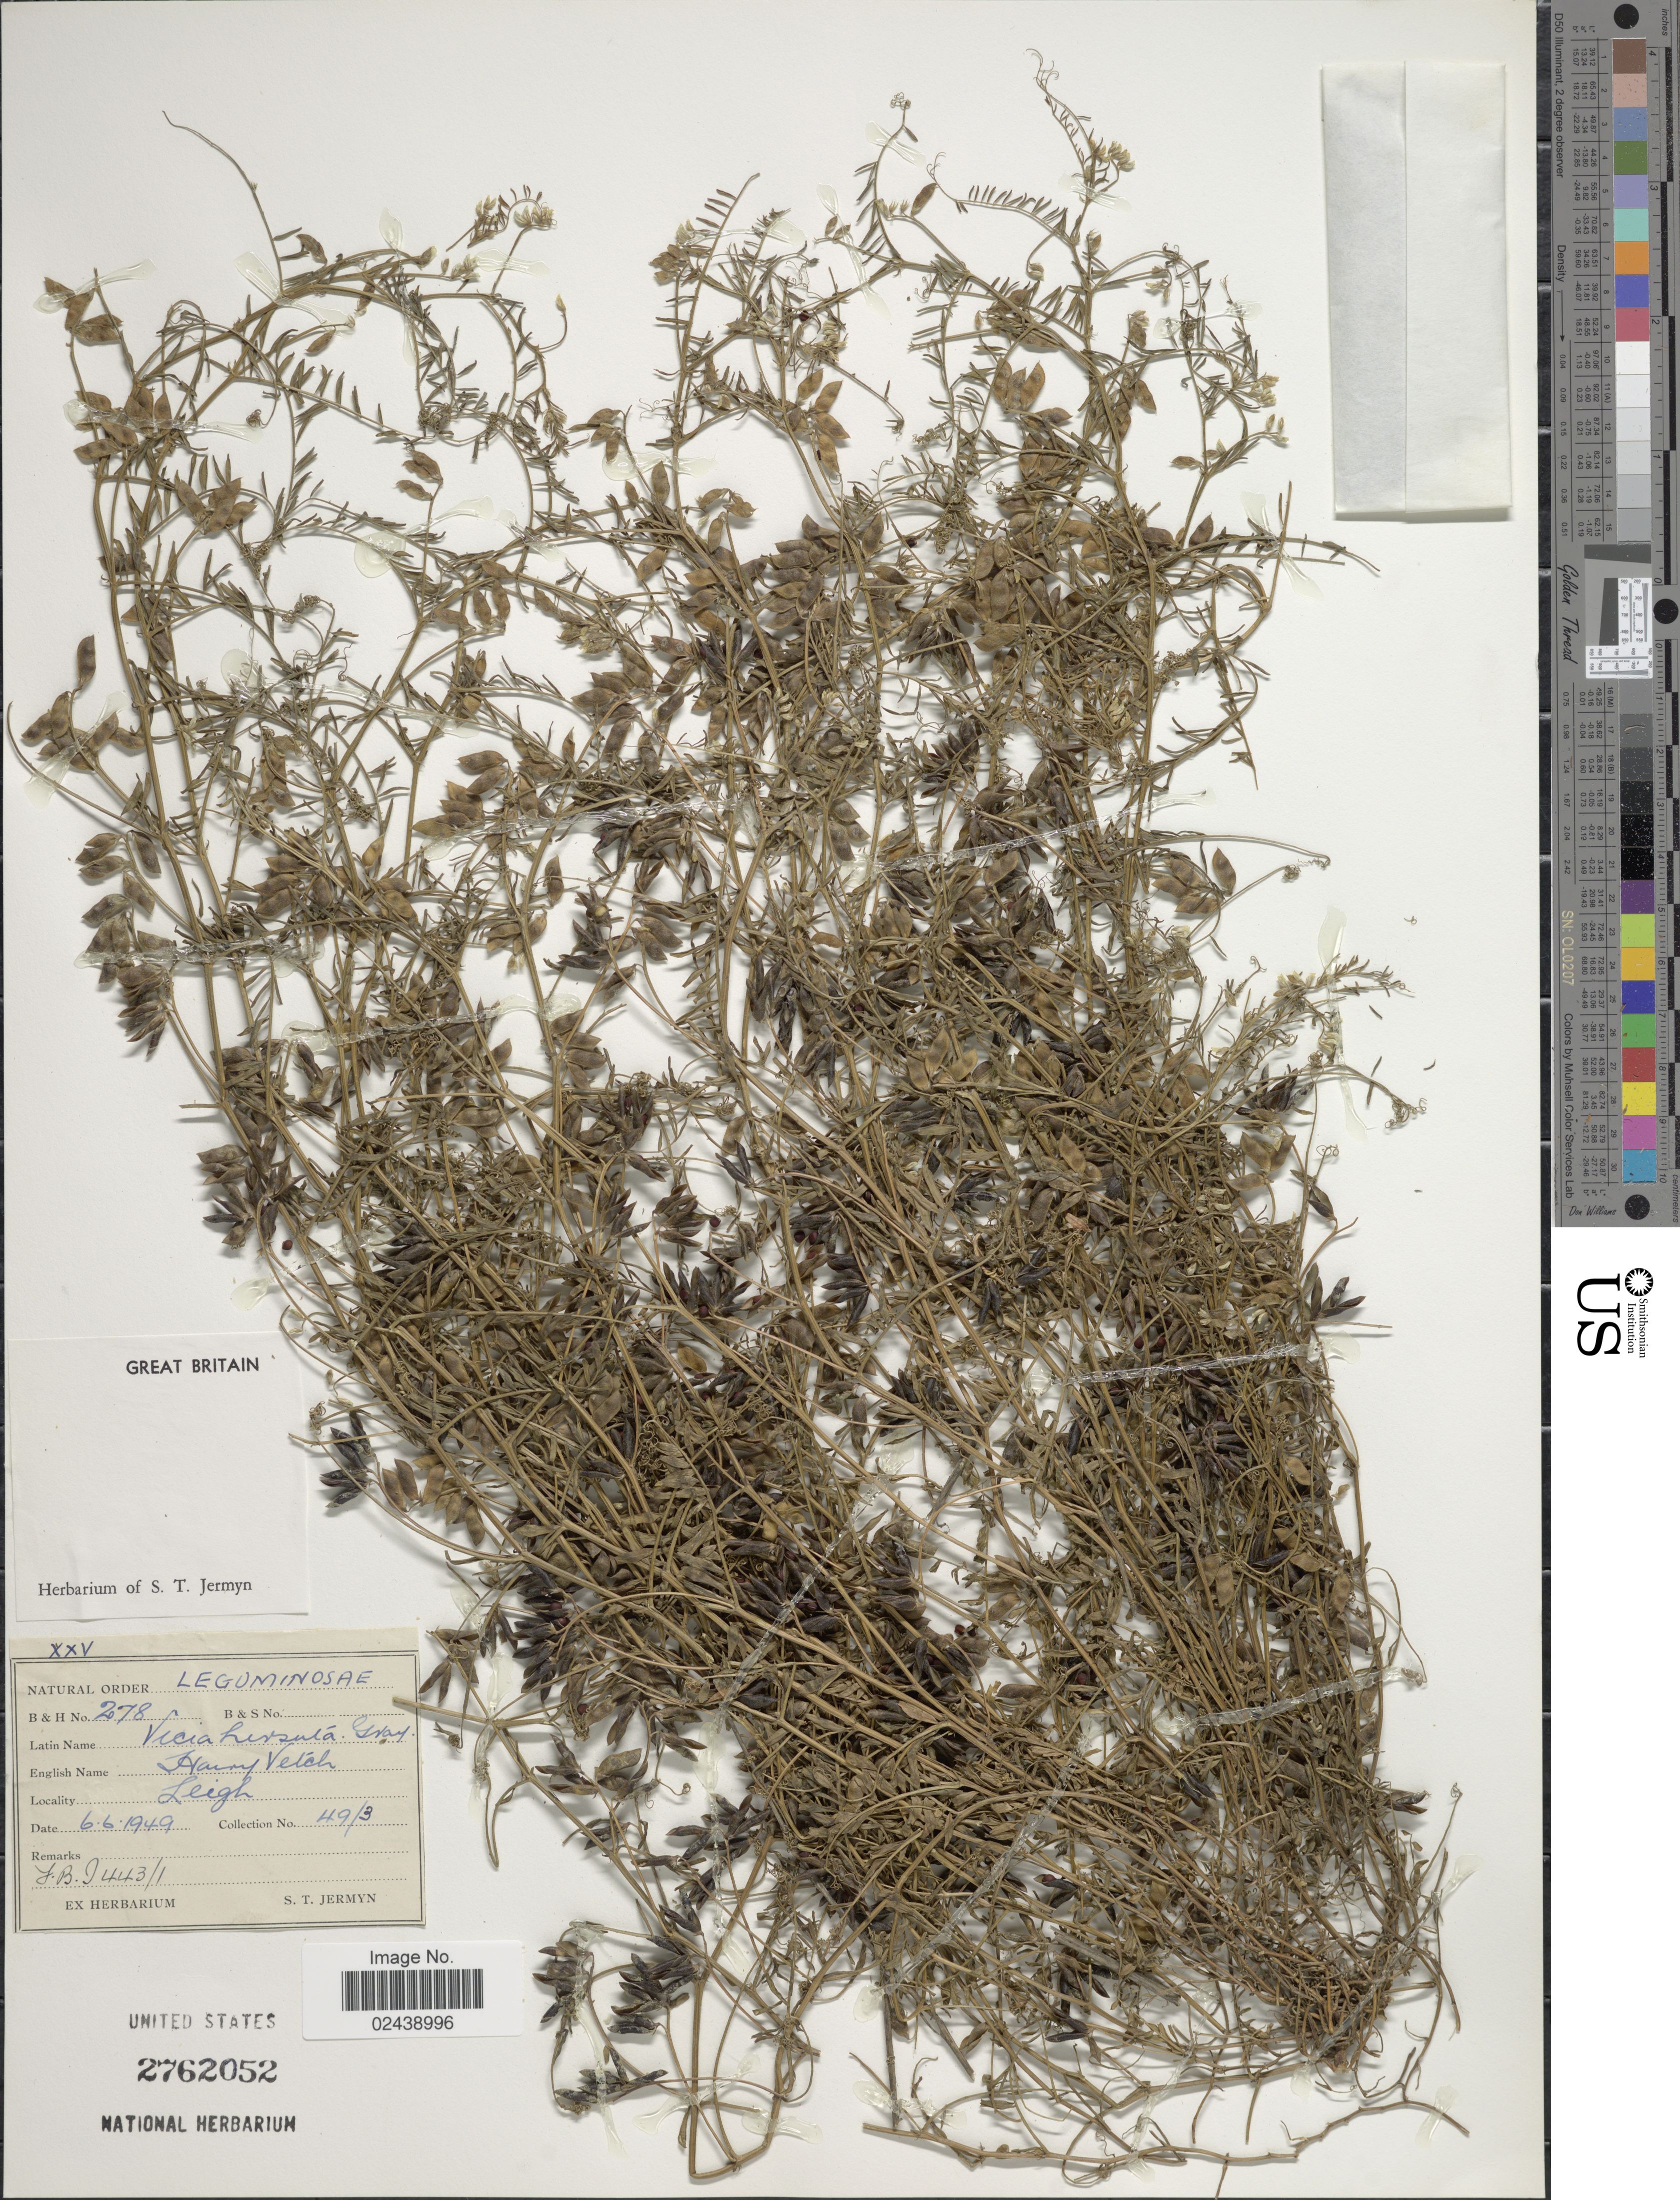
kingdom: Plantae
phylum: Tracheophyta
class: Magnoliopsida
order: Fabales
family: Fabaceae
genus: Vicia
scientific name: Vicia hirsuta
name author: (L.) A. Gray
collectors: ex herb. S. T. Jermyn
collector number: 49/3*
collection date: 1949-06-06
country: United Kingdom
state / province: England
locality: Great Britain, Leigh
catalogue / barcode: US 2762052